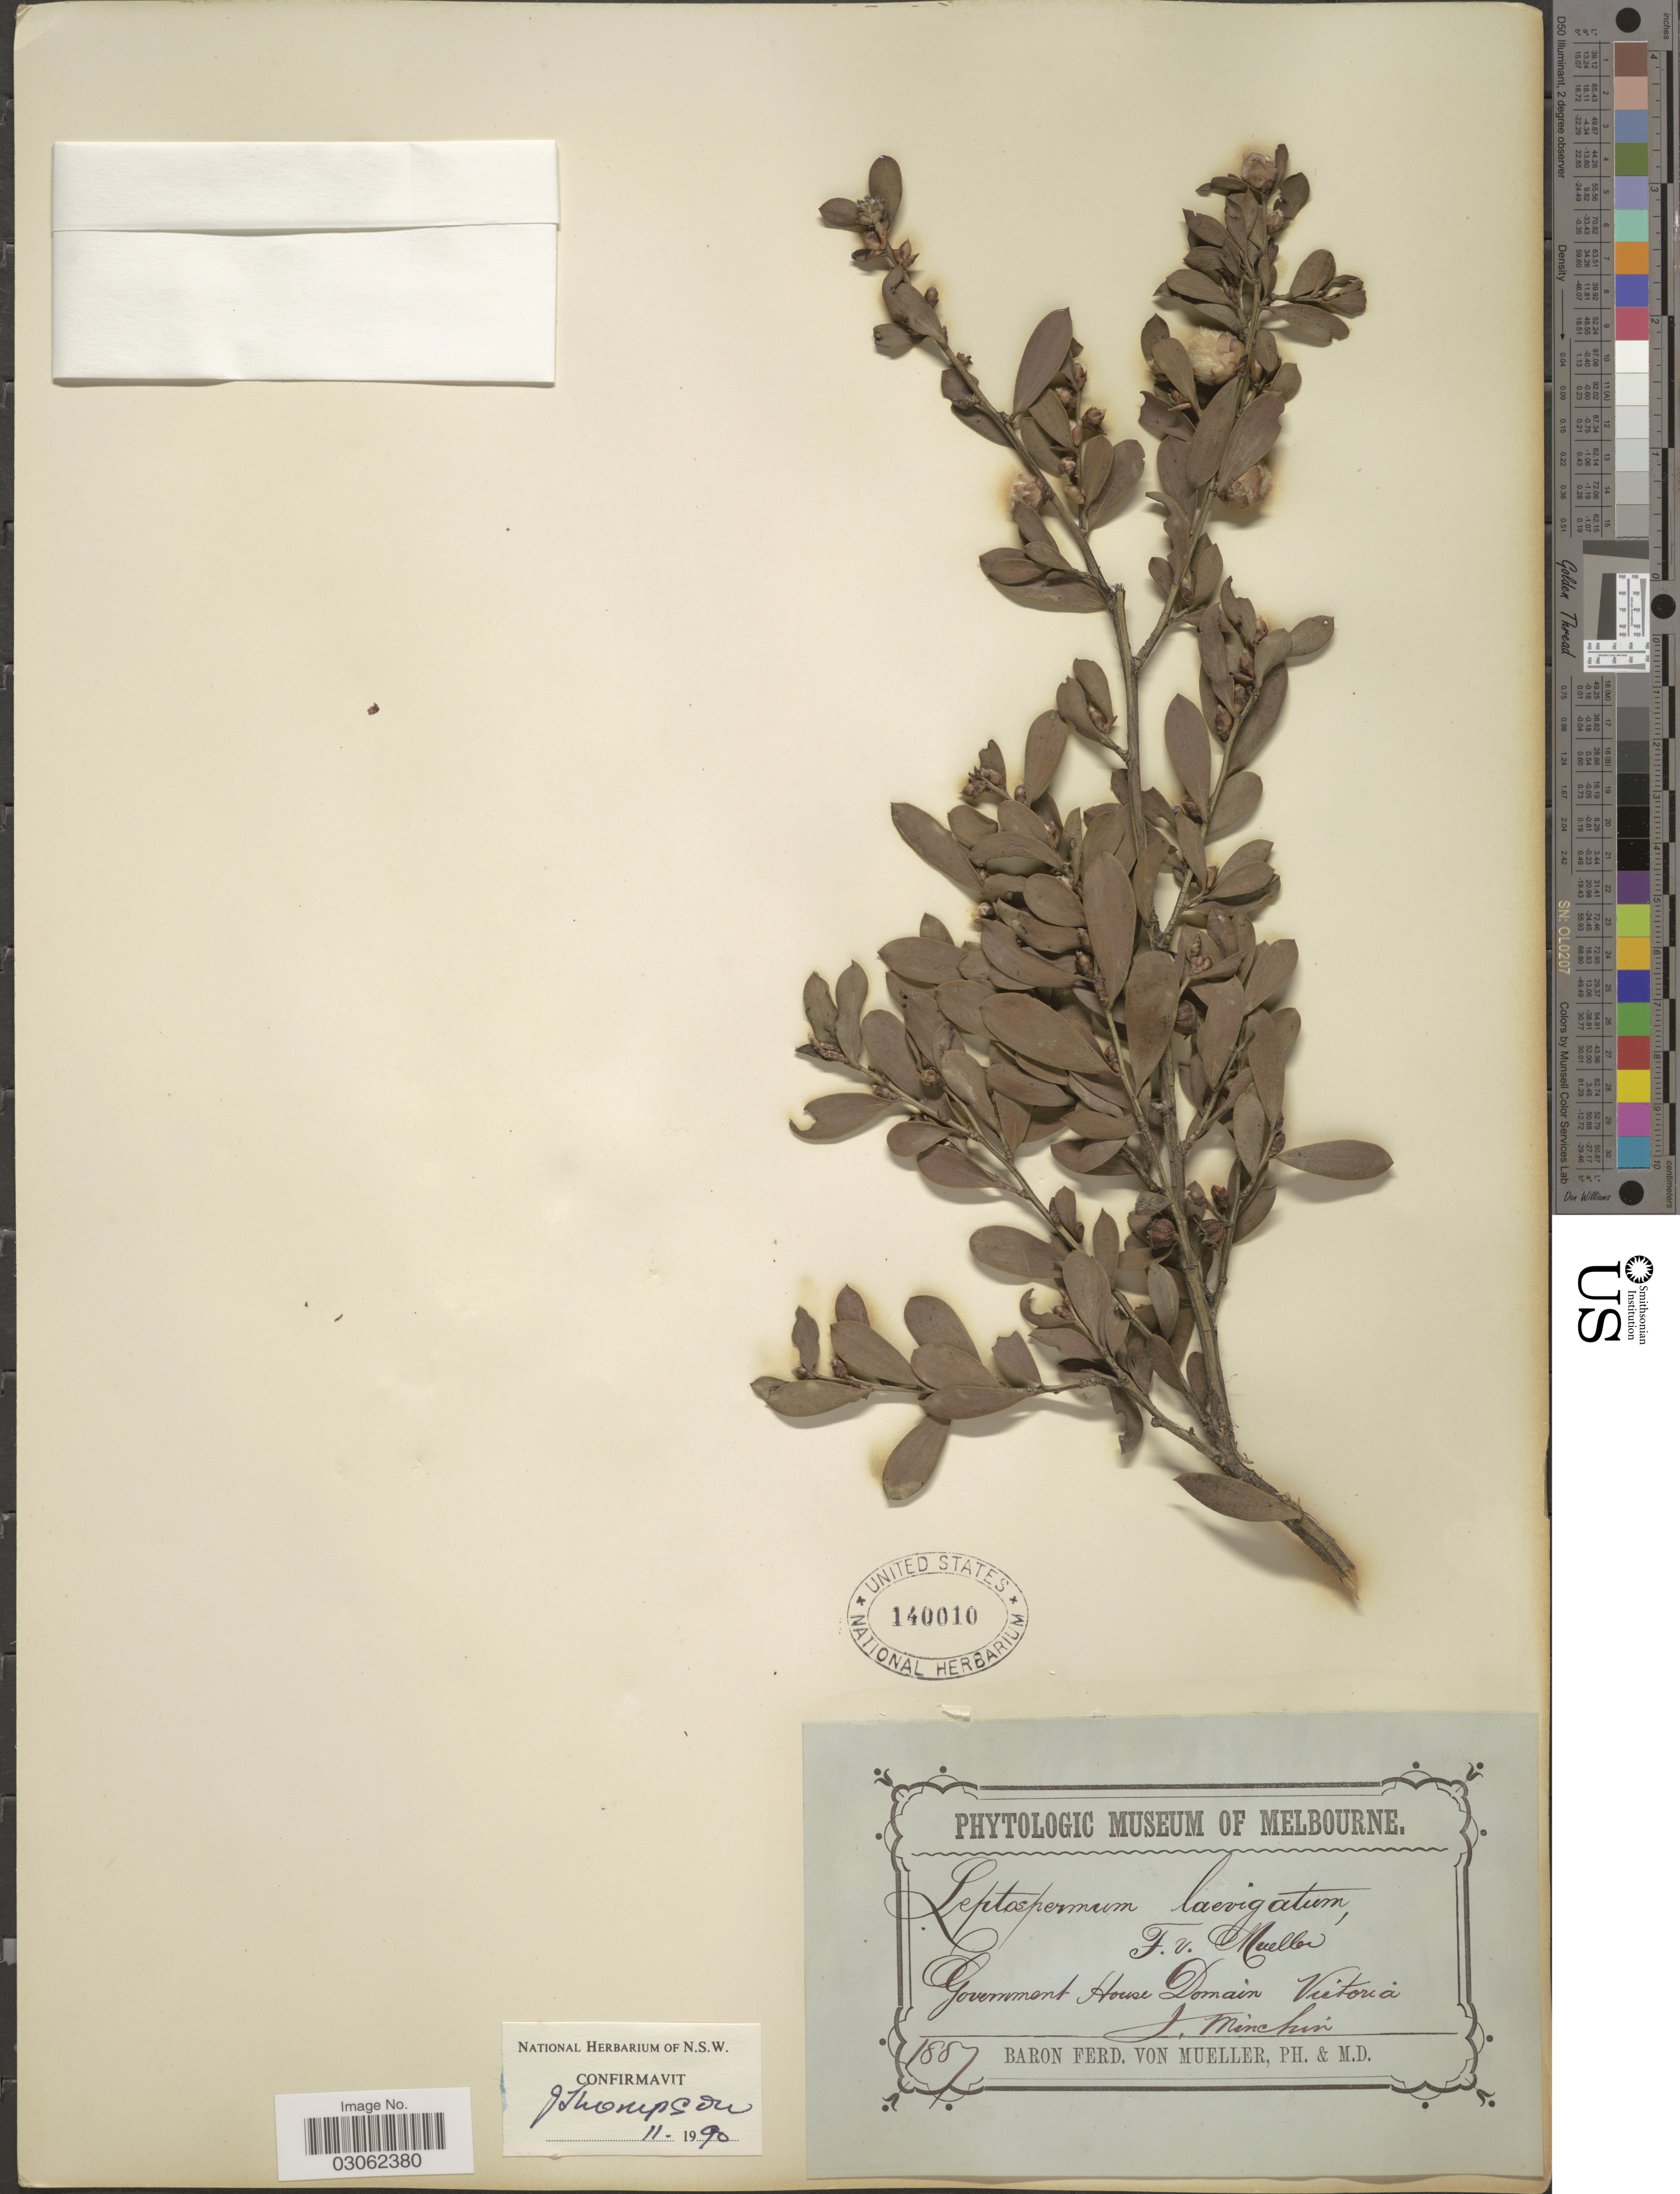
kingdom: Plantae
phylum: Tracheophyta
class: Magnoliopsida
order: Myrtales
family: Myrtaceae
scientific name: Gaudium laevigatum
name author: (Gaertn.) P.G. Wilson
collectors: J. Minchin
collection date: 1887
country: Australia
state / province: Victoria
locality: Government House Domain. Victoria.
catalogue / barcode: US 140010